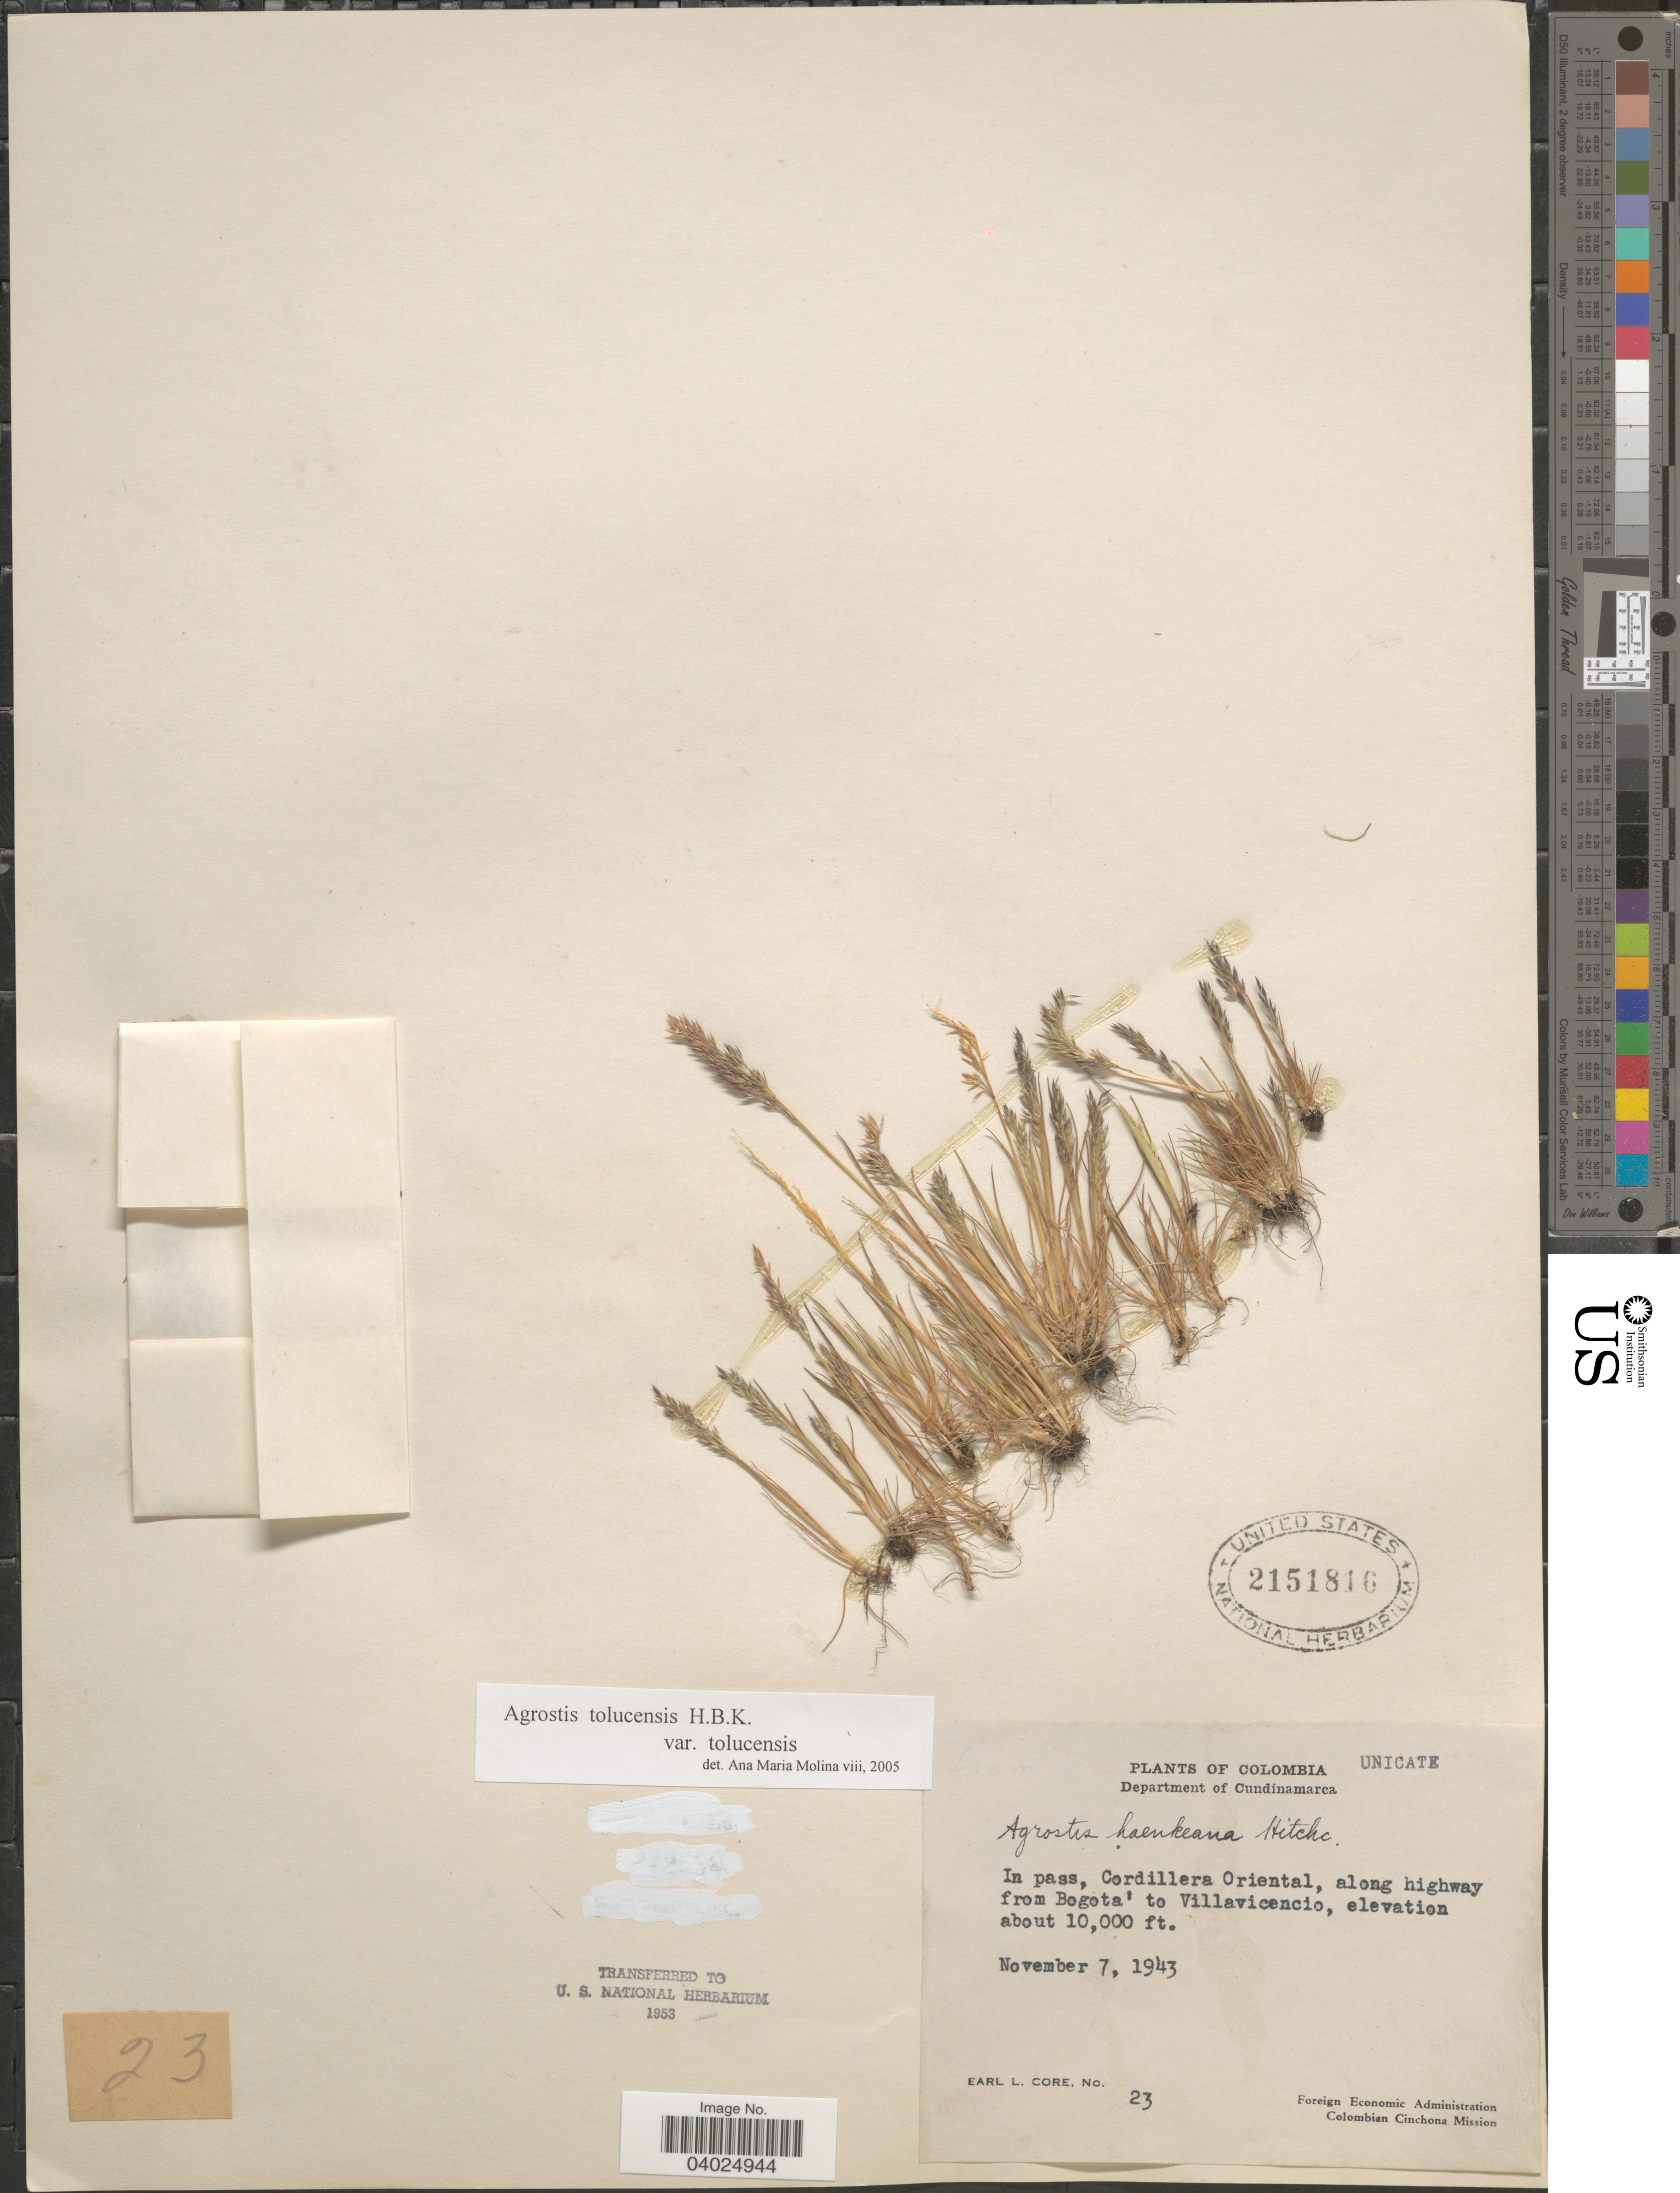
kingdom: Plantae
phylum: Tracheophyta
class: Liliopsida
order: Poales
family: Poaceae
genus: Agrostis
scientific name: Agrostis tolucensis Kunth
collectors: E. L. Core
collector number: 23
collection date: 1943-11-07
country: Colombia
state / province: Cundinamarca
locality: Department of Cundinamarca. In pass, Cordillera Oriental, along highway from Bogota' to Villavicencio.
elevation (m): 3048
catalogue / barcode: US 2151816